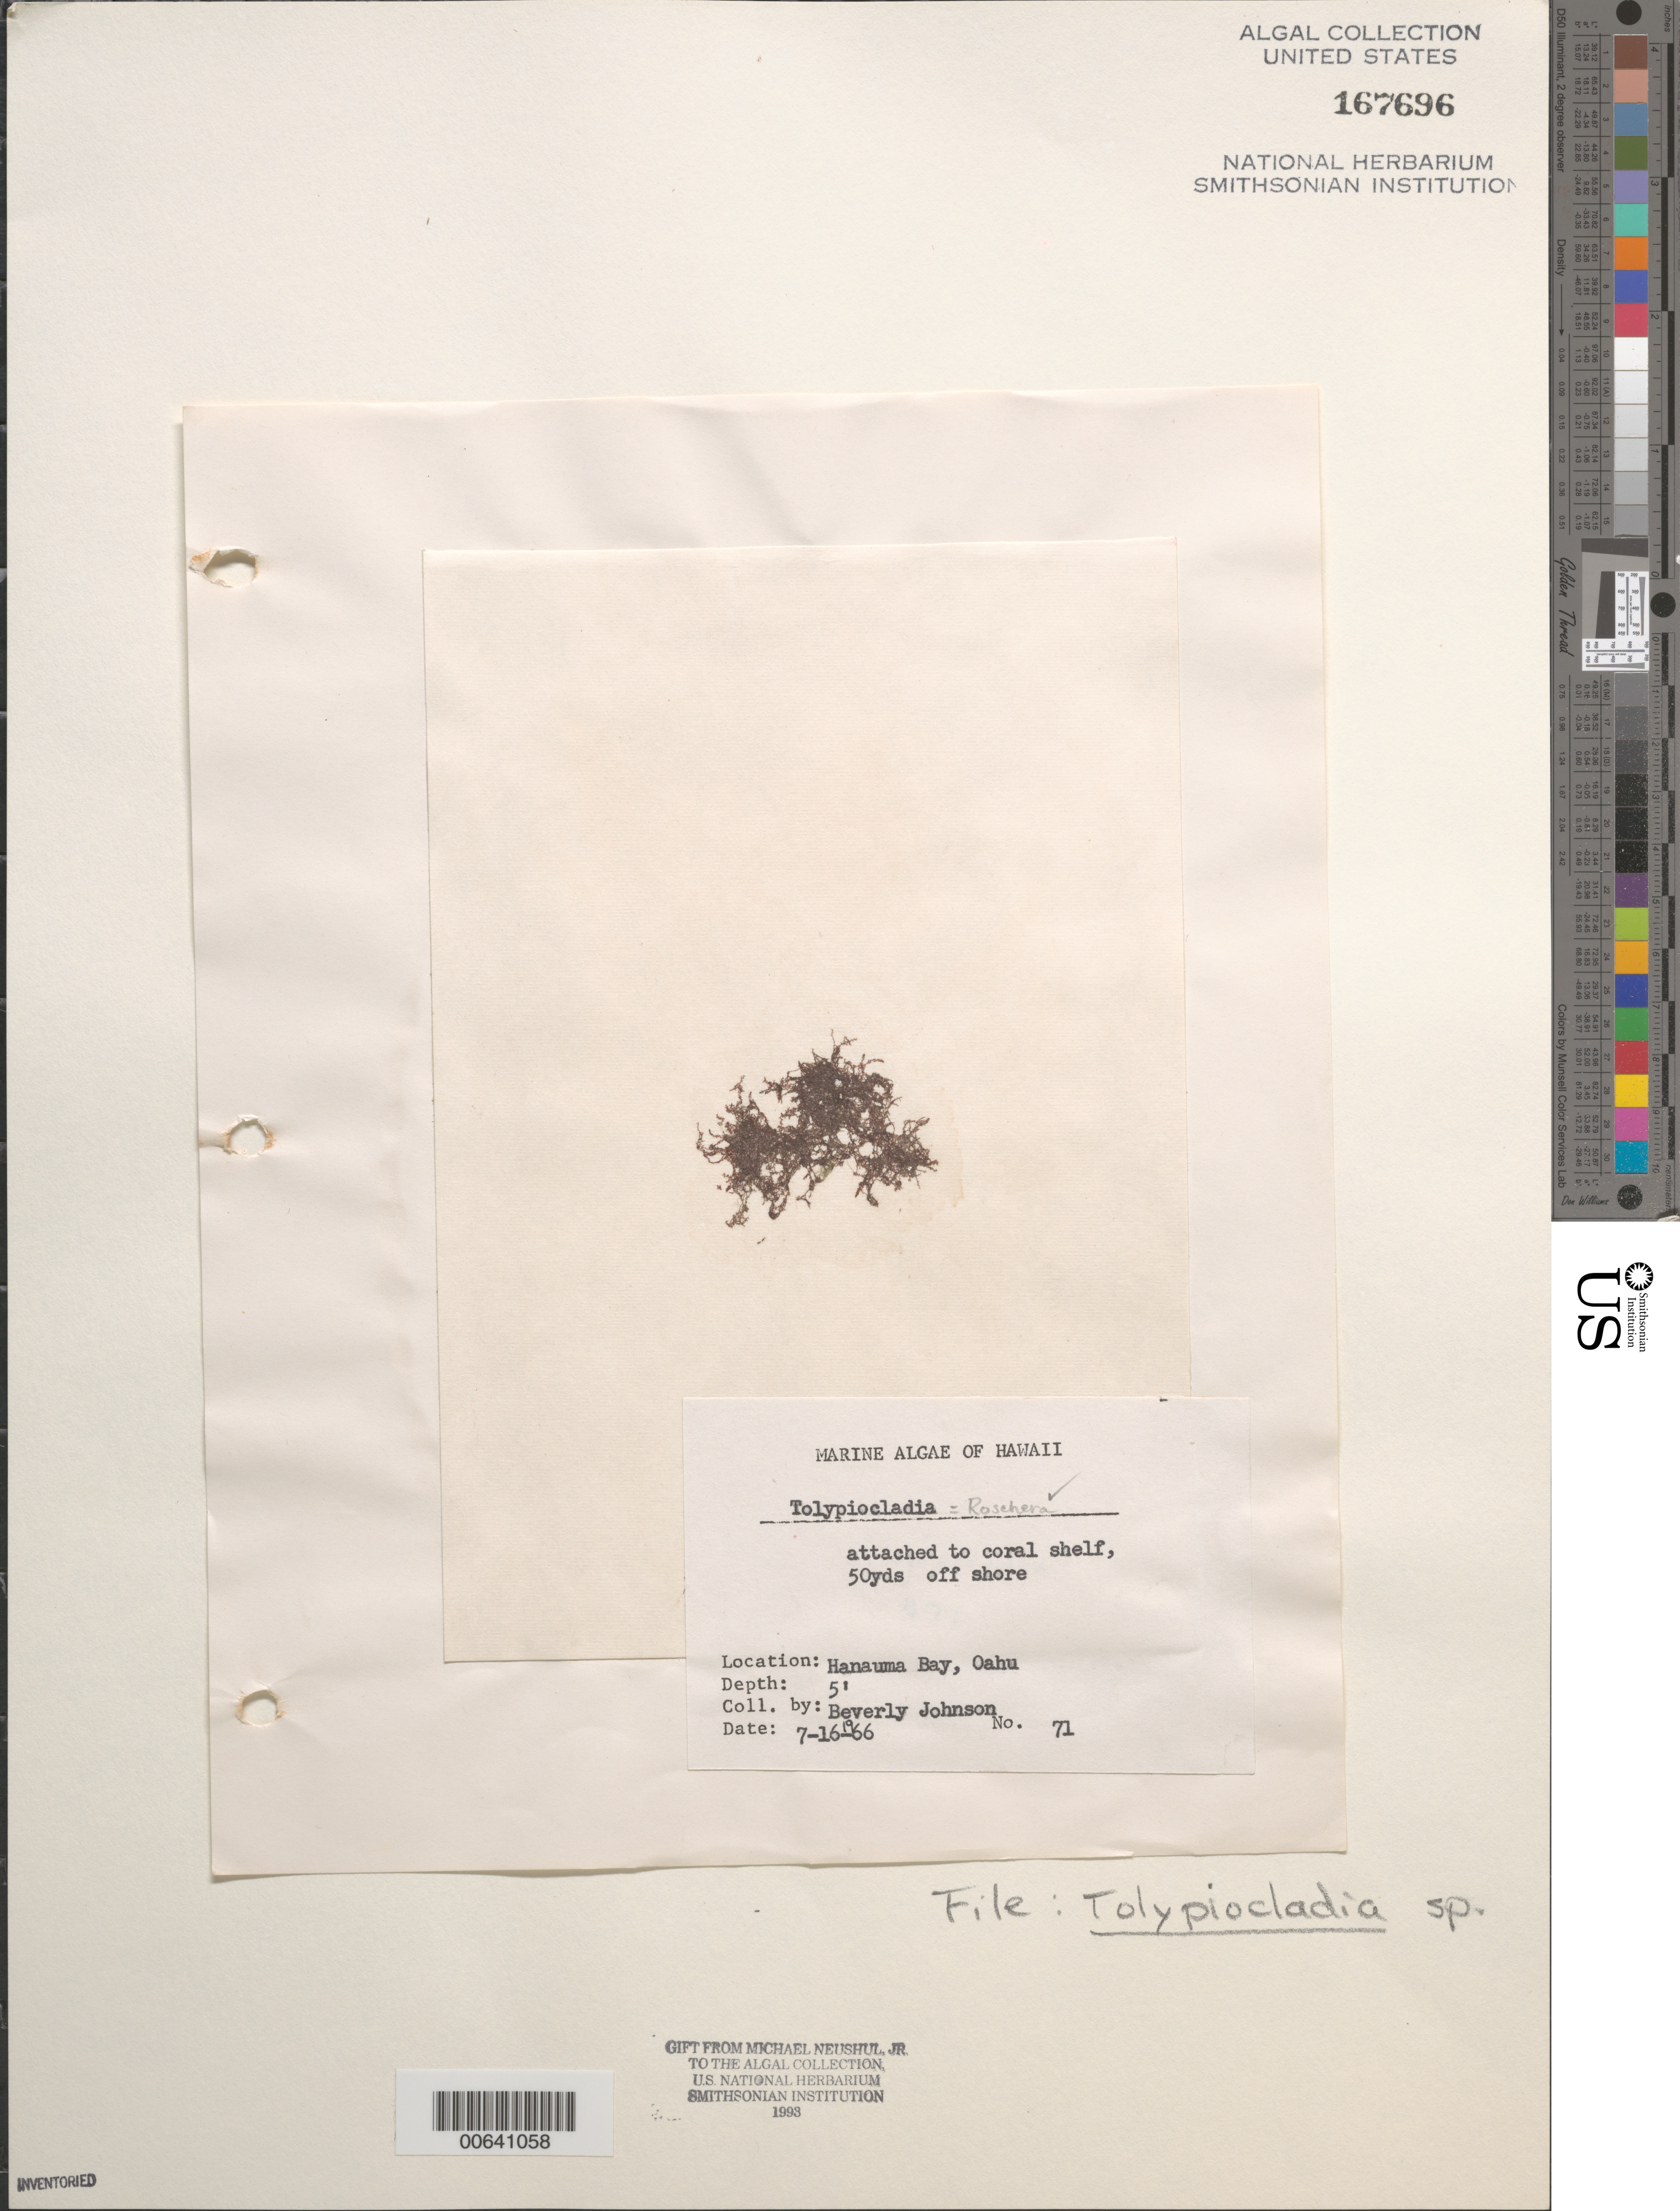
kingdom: Plantae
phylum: Rhodophyta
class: Florideophyceae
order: Ceramiales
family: Rhodomelaceae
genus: Tolypiocladia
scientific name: Tolypiocladia sp.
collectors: B. Johnson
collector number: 71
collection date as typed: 16 Jul 1966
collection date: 1966-07-16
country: United States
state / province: Hawaii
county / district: Honolulu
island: Oahu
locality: Hanauma Bay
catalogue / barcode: US 167696